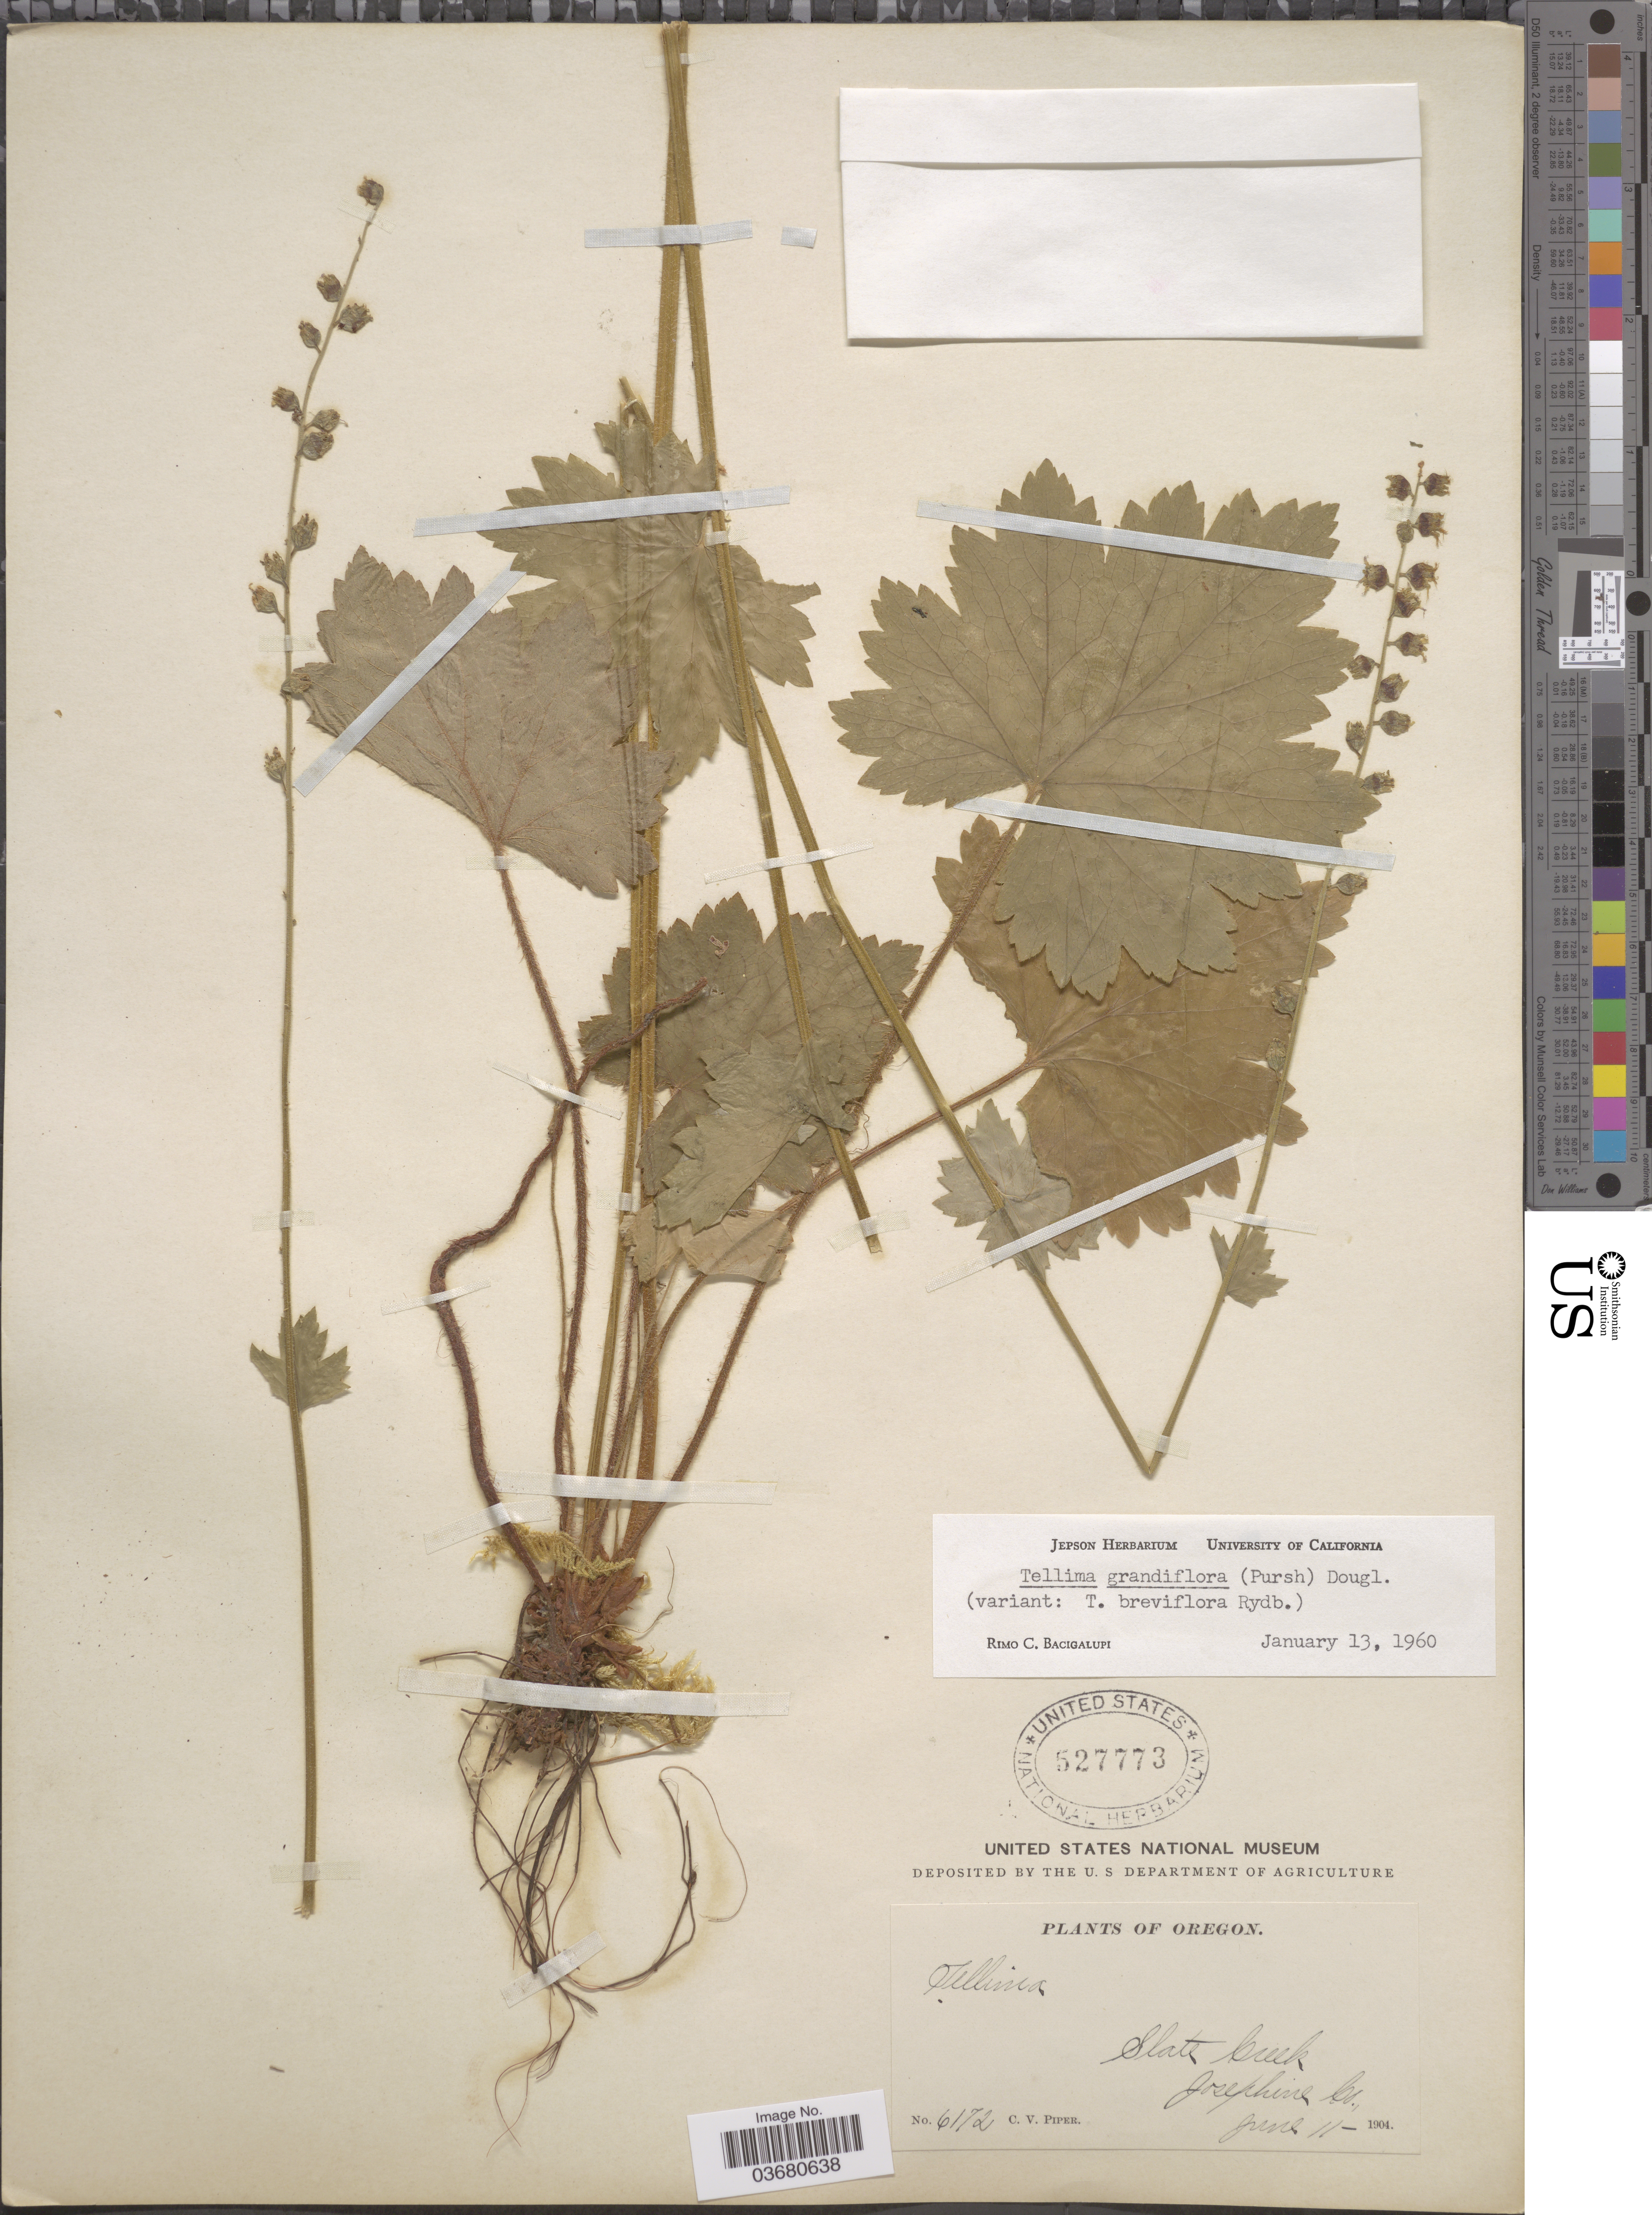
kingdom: Plantae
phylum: Tracheophyta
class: Magnoliopsida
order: Saxifragales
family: Saxifragaceae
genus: Tellima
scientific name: Tellima grandiflora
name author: (Pursh) Douglas ex Lindl.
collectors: C. V. Piper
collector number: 6172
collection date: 1904-06-11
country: United States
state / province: Oregon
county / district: Josephine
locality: Slate Creek. Josephine Co.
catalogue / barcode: US 527773